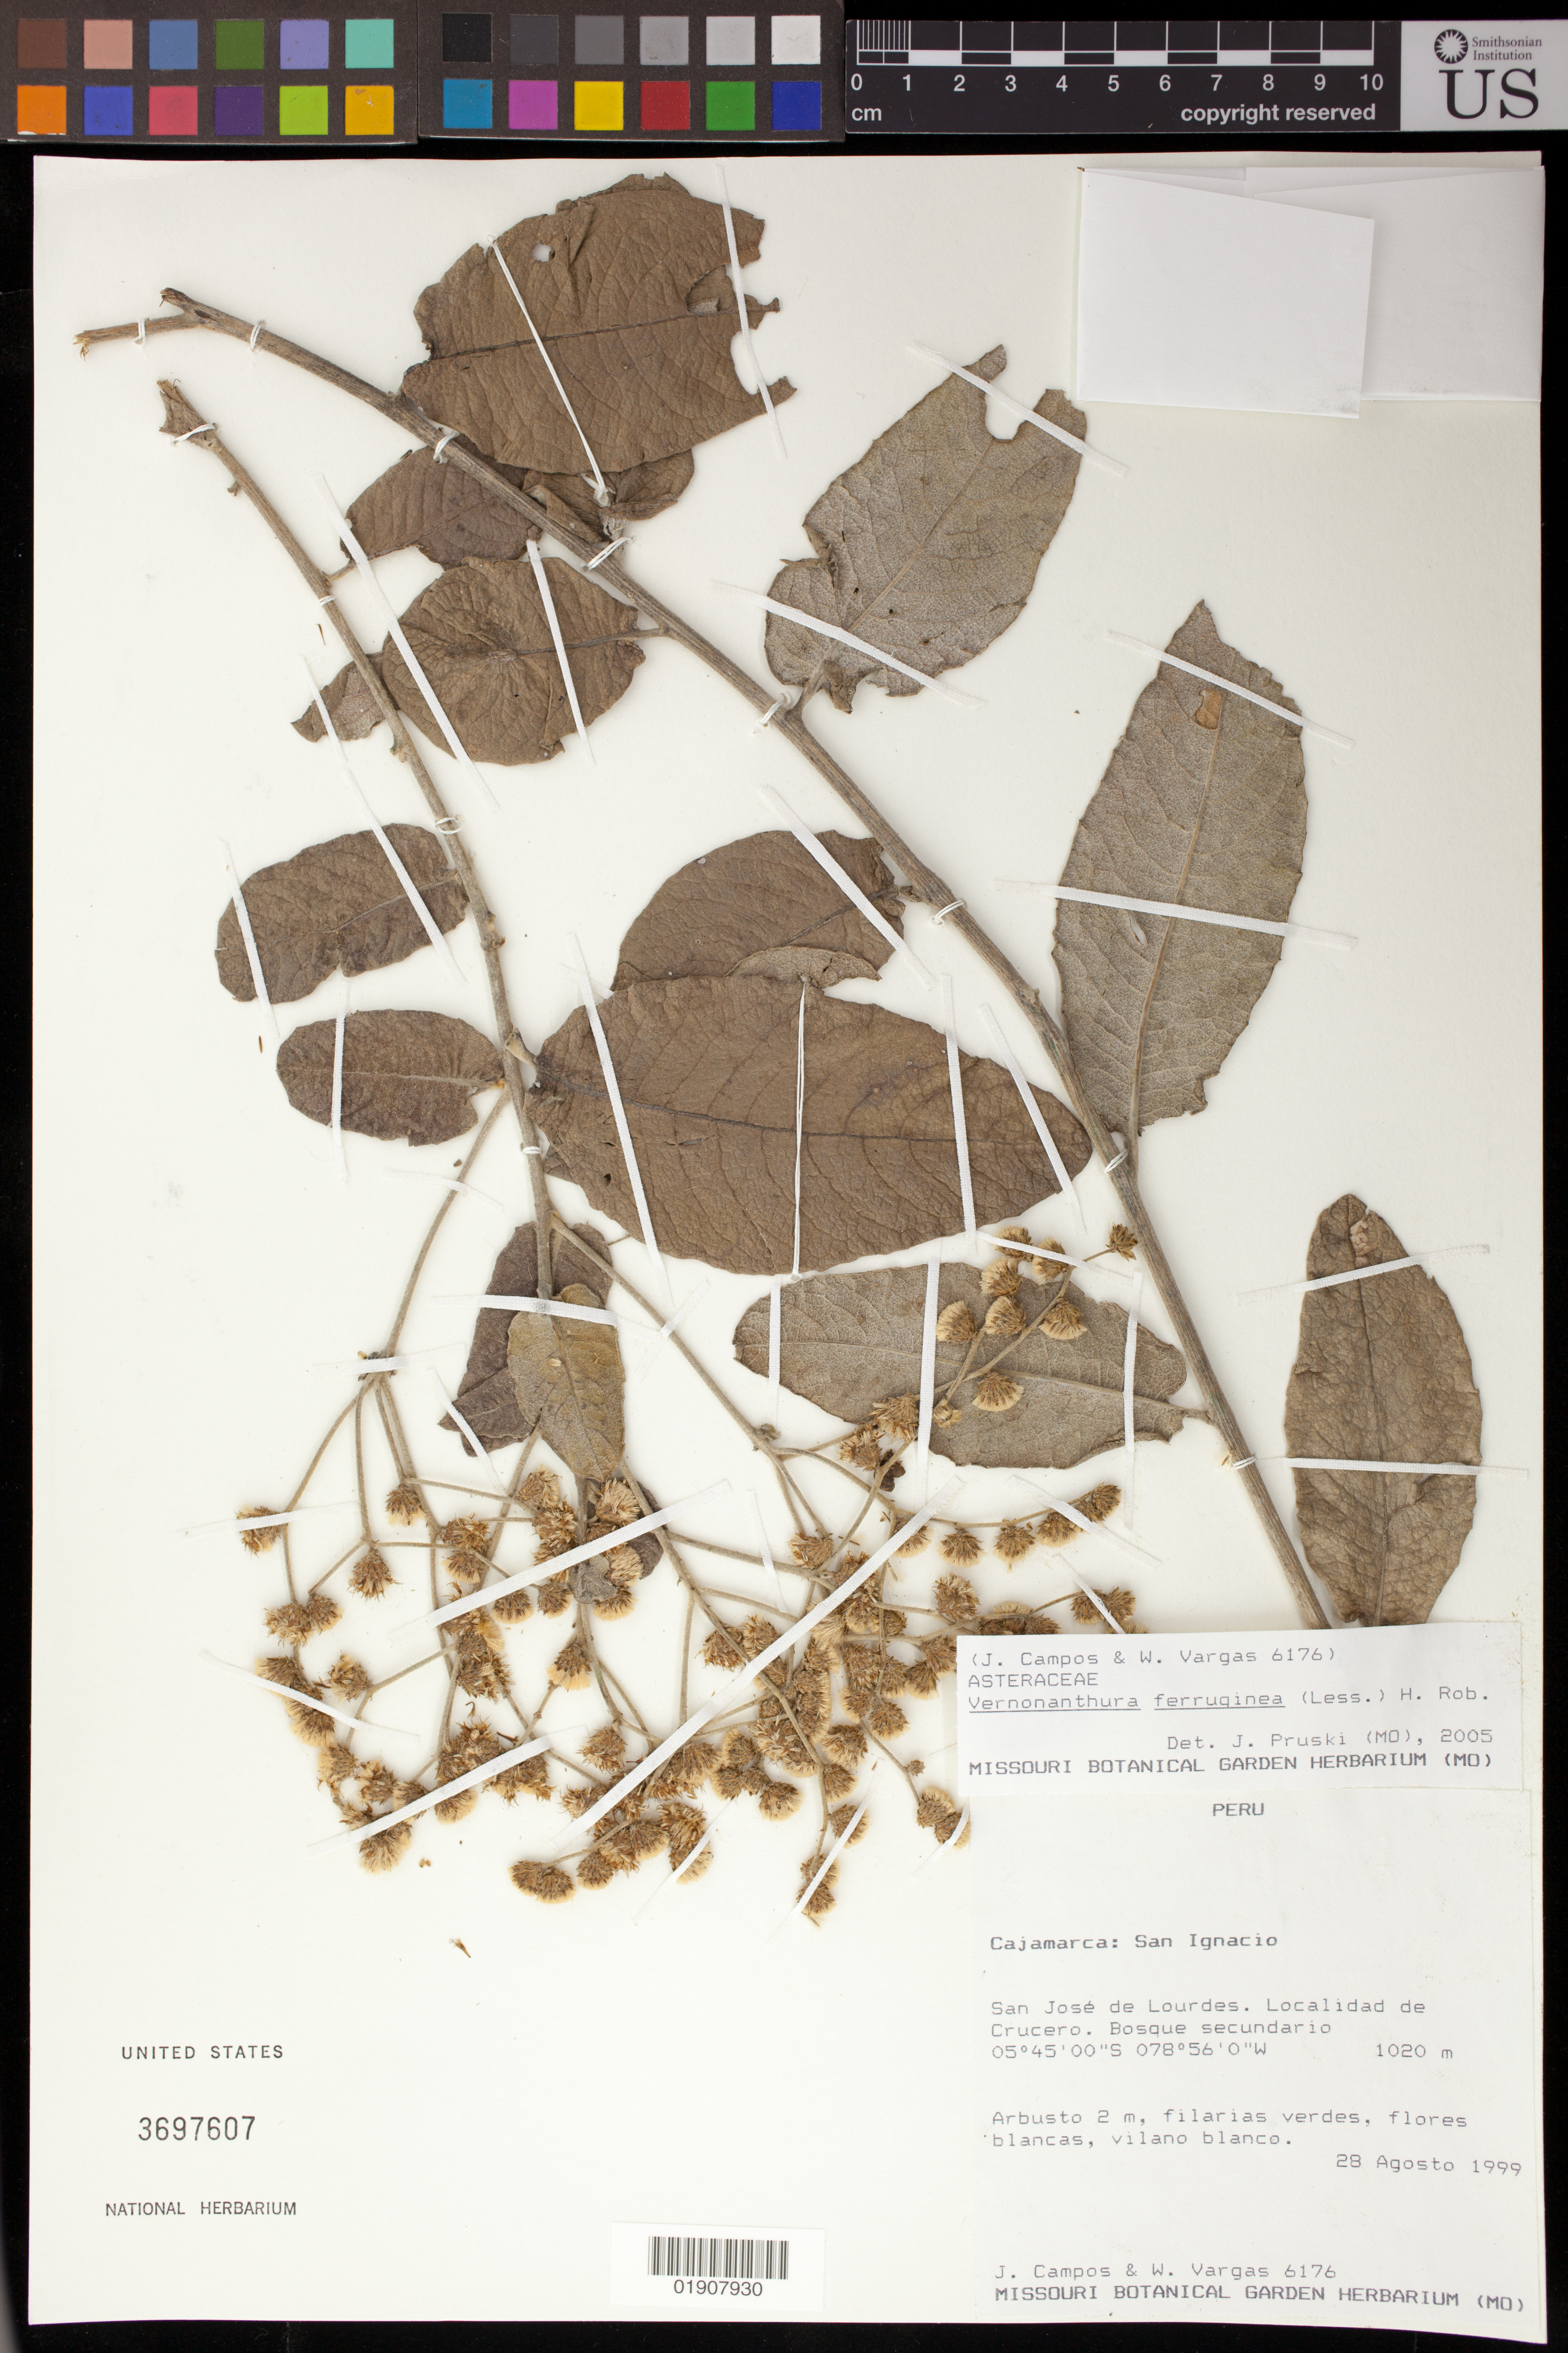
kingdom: Plantae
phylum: Tracheophyta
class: Magnoliopsida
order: Asterales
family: Asteraceae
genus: Vernonanthura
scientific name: Vernonanthura ferruginea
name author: (Less.) H. Rob.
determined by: Pruski, J. F.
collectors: J. Campos & W. Vargas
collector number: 6176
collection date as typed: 28 Agosto 1999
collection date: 1999-08-28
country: Peru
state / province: Cajamarca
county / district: San Ignacio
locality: San José de Lourdes. Localidad de Crucero.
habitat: Bosque secundario.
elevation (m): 1020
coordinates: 5 45 0 S, 078 56 0 W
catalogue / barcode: US 3697607